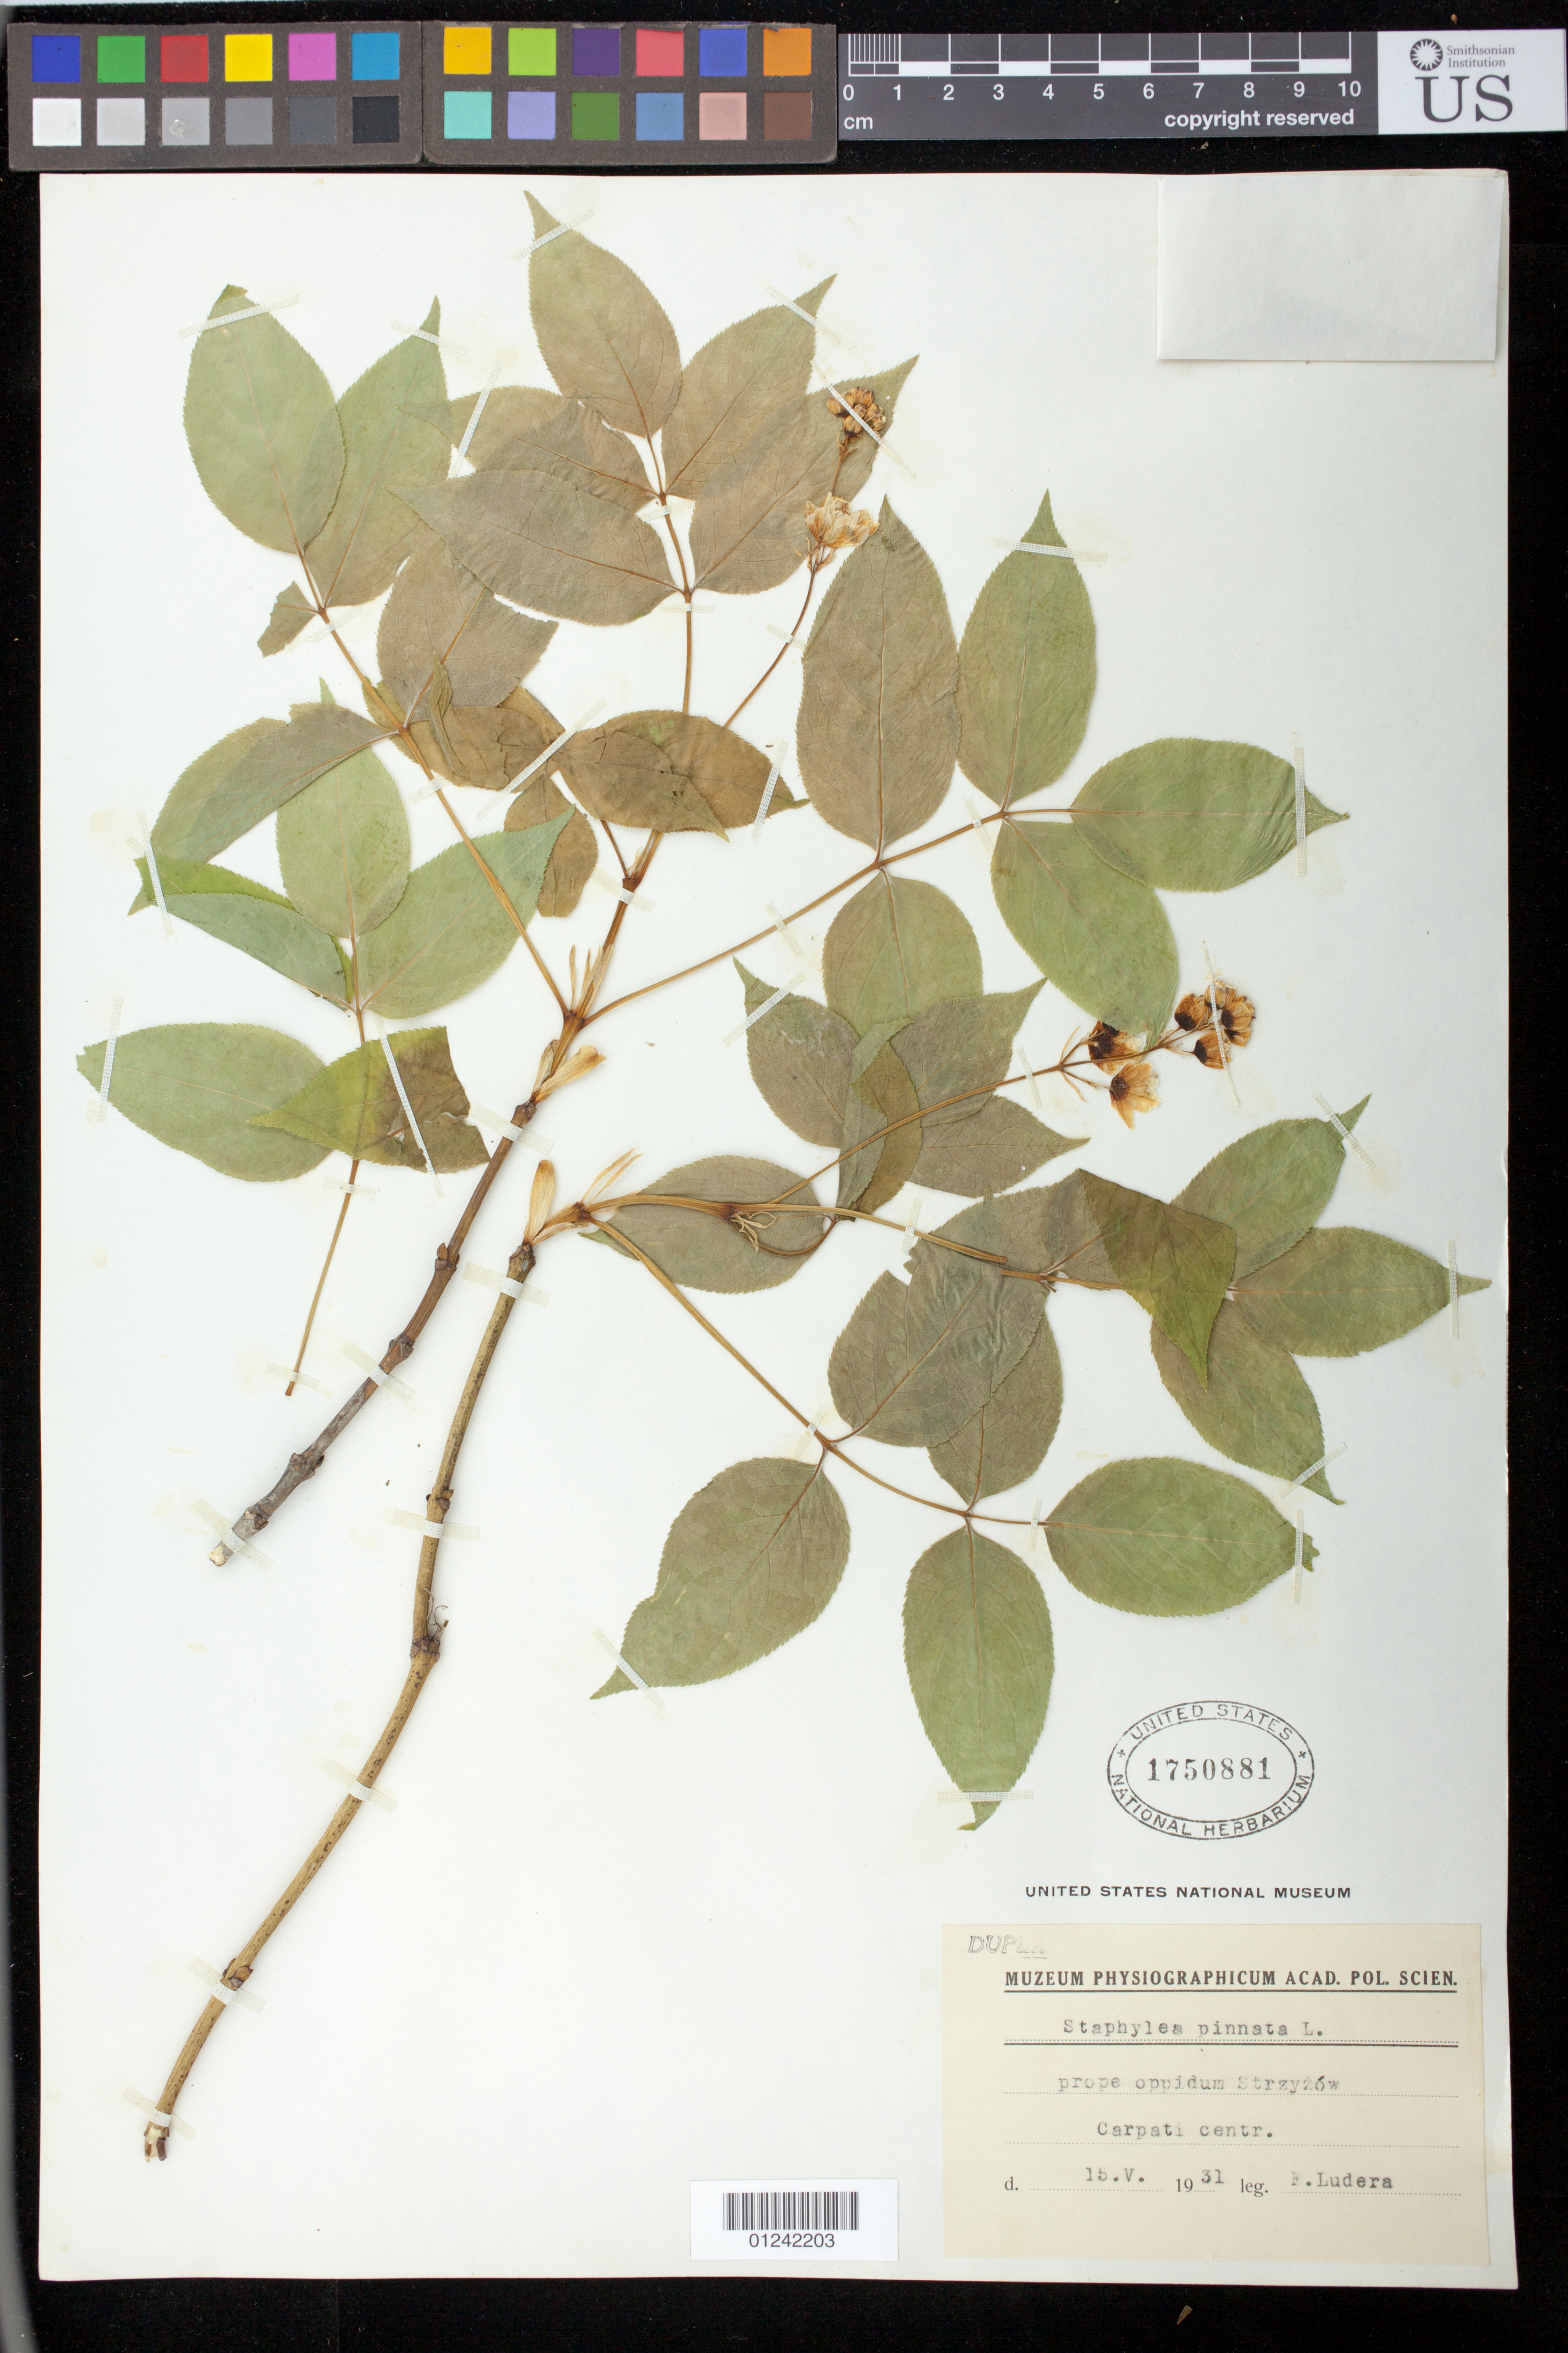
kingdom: Plantae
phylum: Tracheophyta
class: Magnoliopsida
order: Crossosomatales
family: Staphyleaceae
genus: Staphylea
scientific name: Staphylea pinnata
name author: L.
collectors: F. Ludera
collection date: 1931-05-15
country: Poland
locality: Carpati central, Strzyzow.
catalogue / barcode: US 1750881